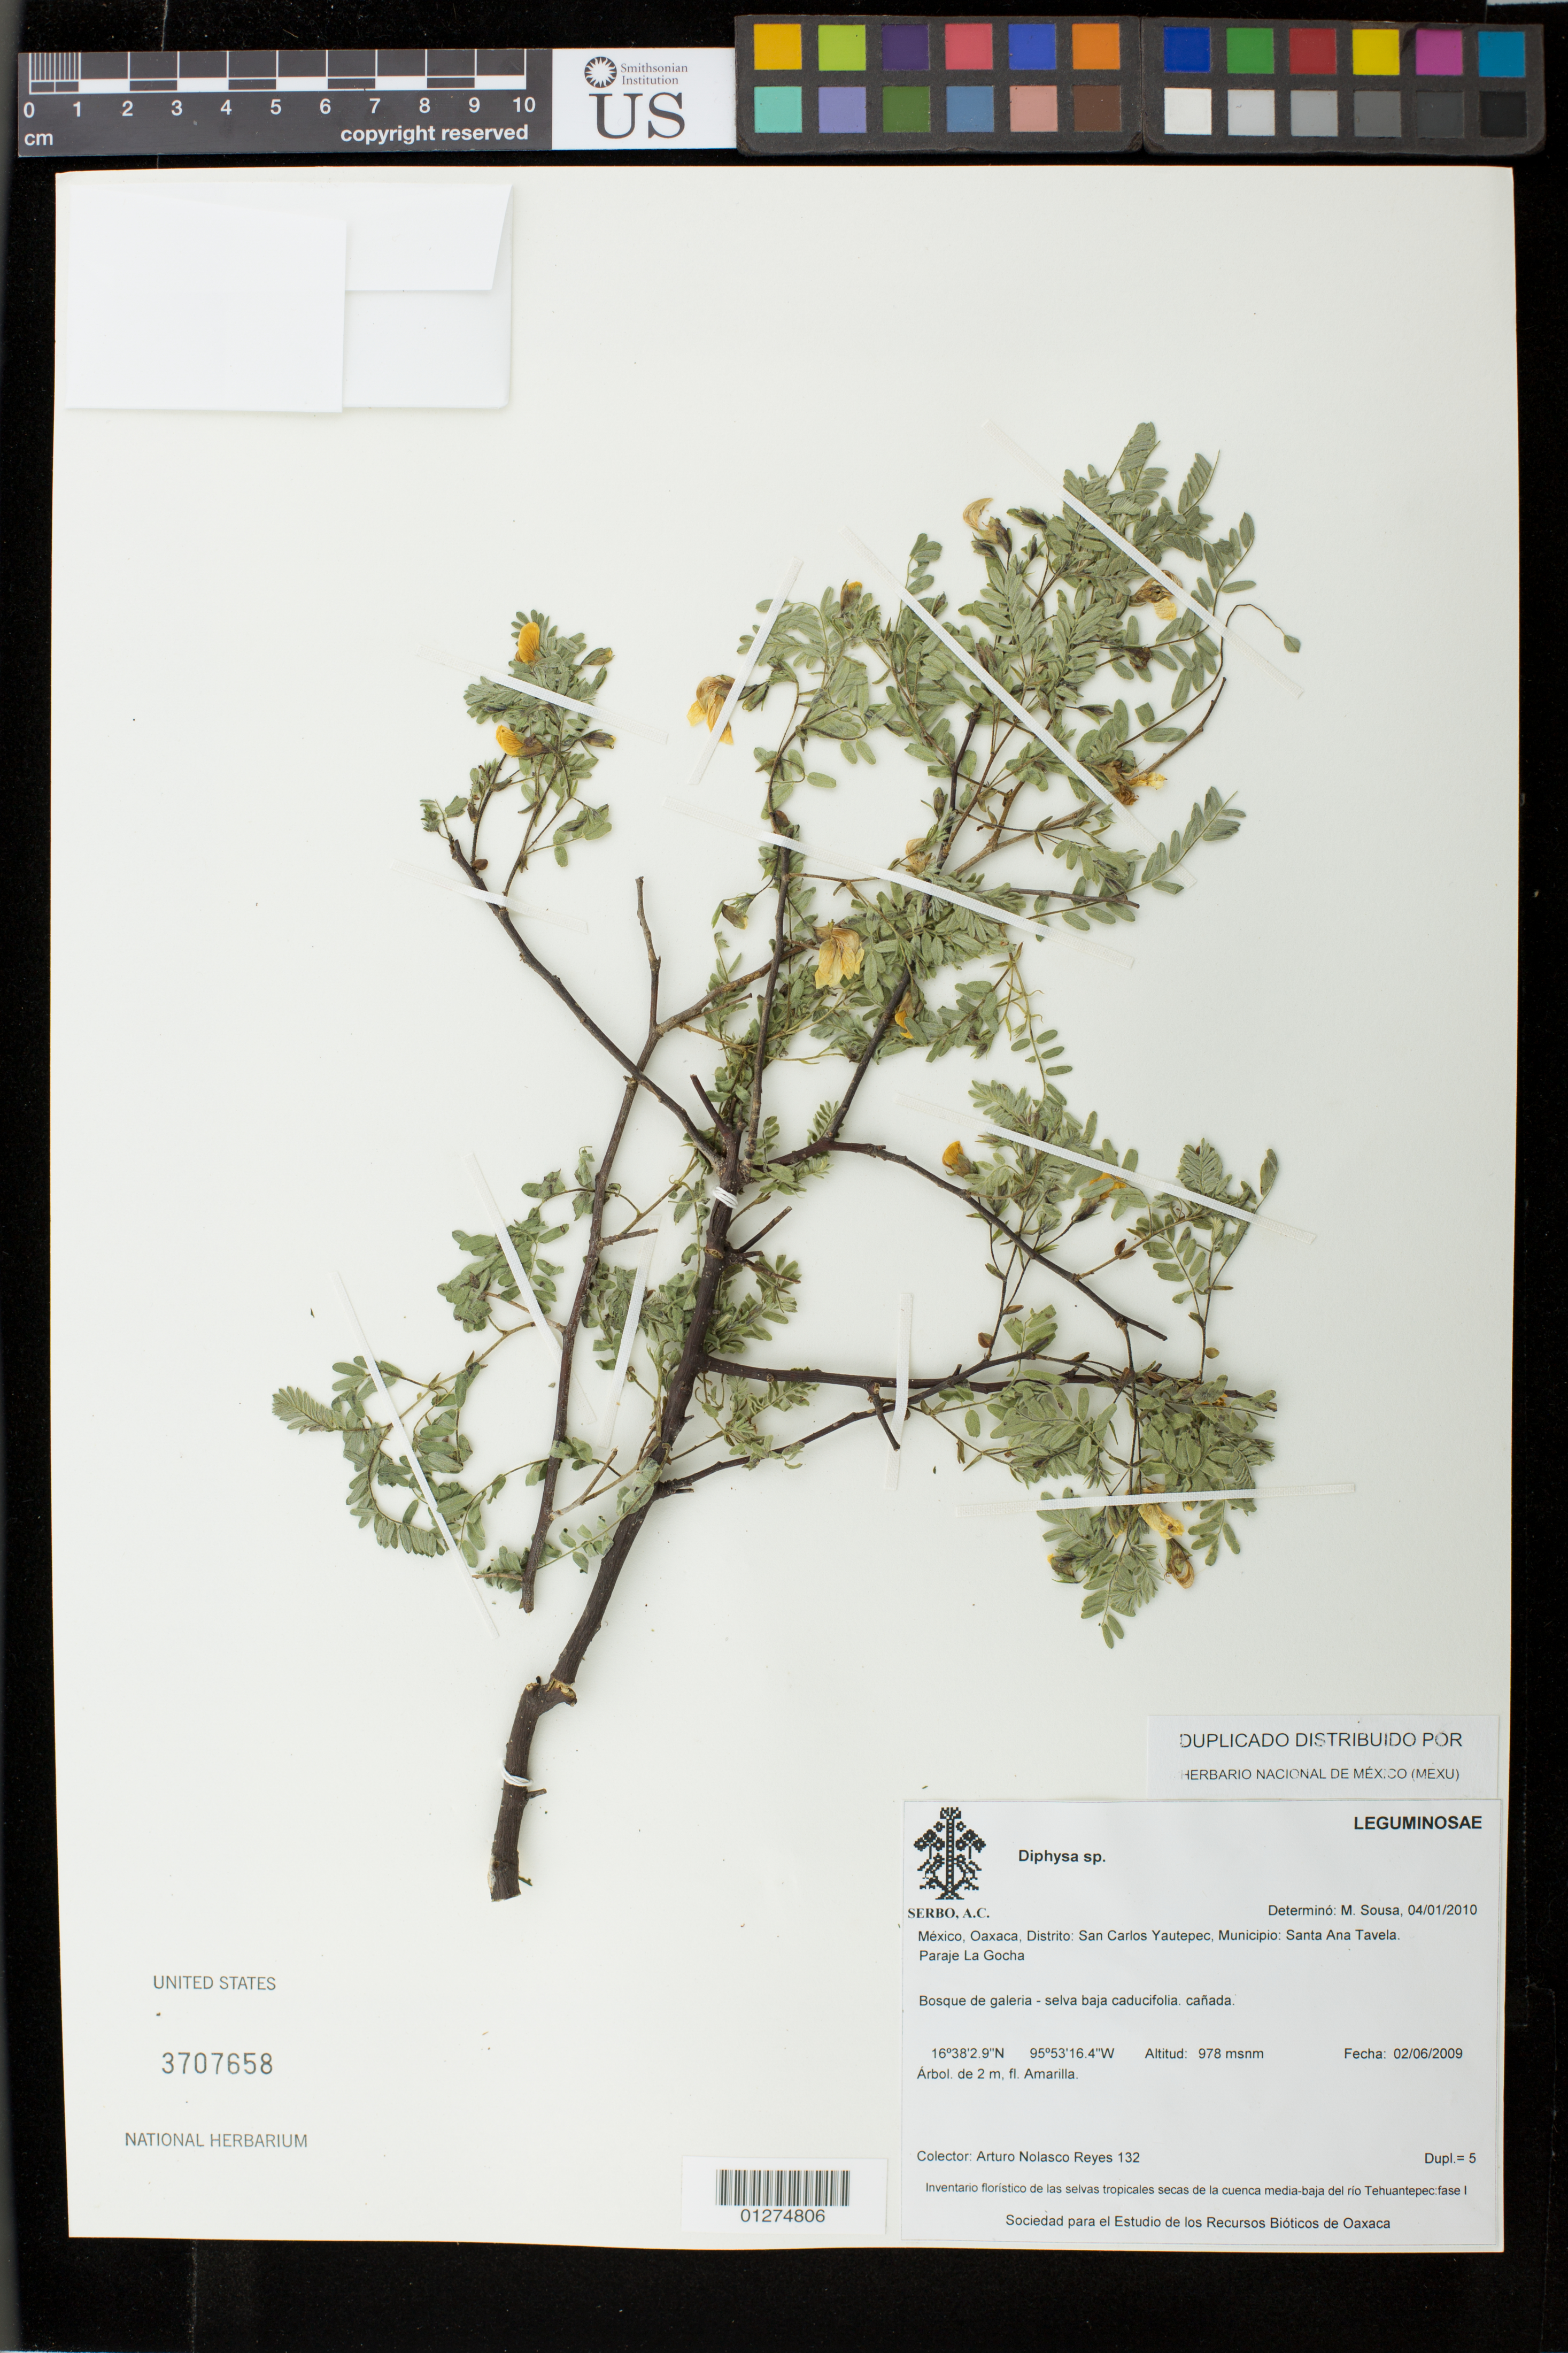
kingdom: Plantae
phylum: Tracheophyta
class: Magnoliopsida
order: Fabales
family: Fabaceae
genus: Diphysa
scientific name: Diphysa sp.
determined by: Sousa, M.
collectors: A. Nolasco Reyes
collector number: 132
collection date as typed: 02/06/2009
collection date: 2009-06-02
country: Mexico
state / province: Oaxaca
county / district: Yautepec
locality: Distrito: San Carlos Yautepec, Municipio: Santa Ana Tavela, Paraje La Gocha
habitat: bosque de galeria - selva baja caducifolia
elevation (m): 978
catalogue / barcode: US 3707658